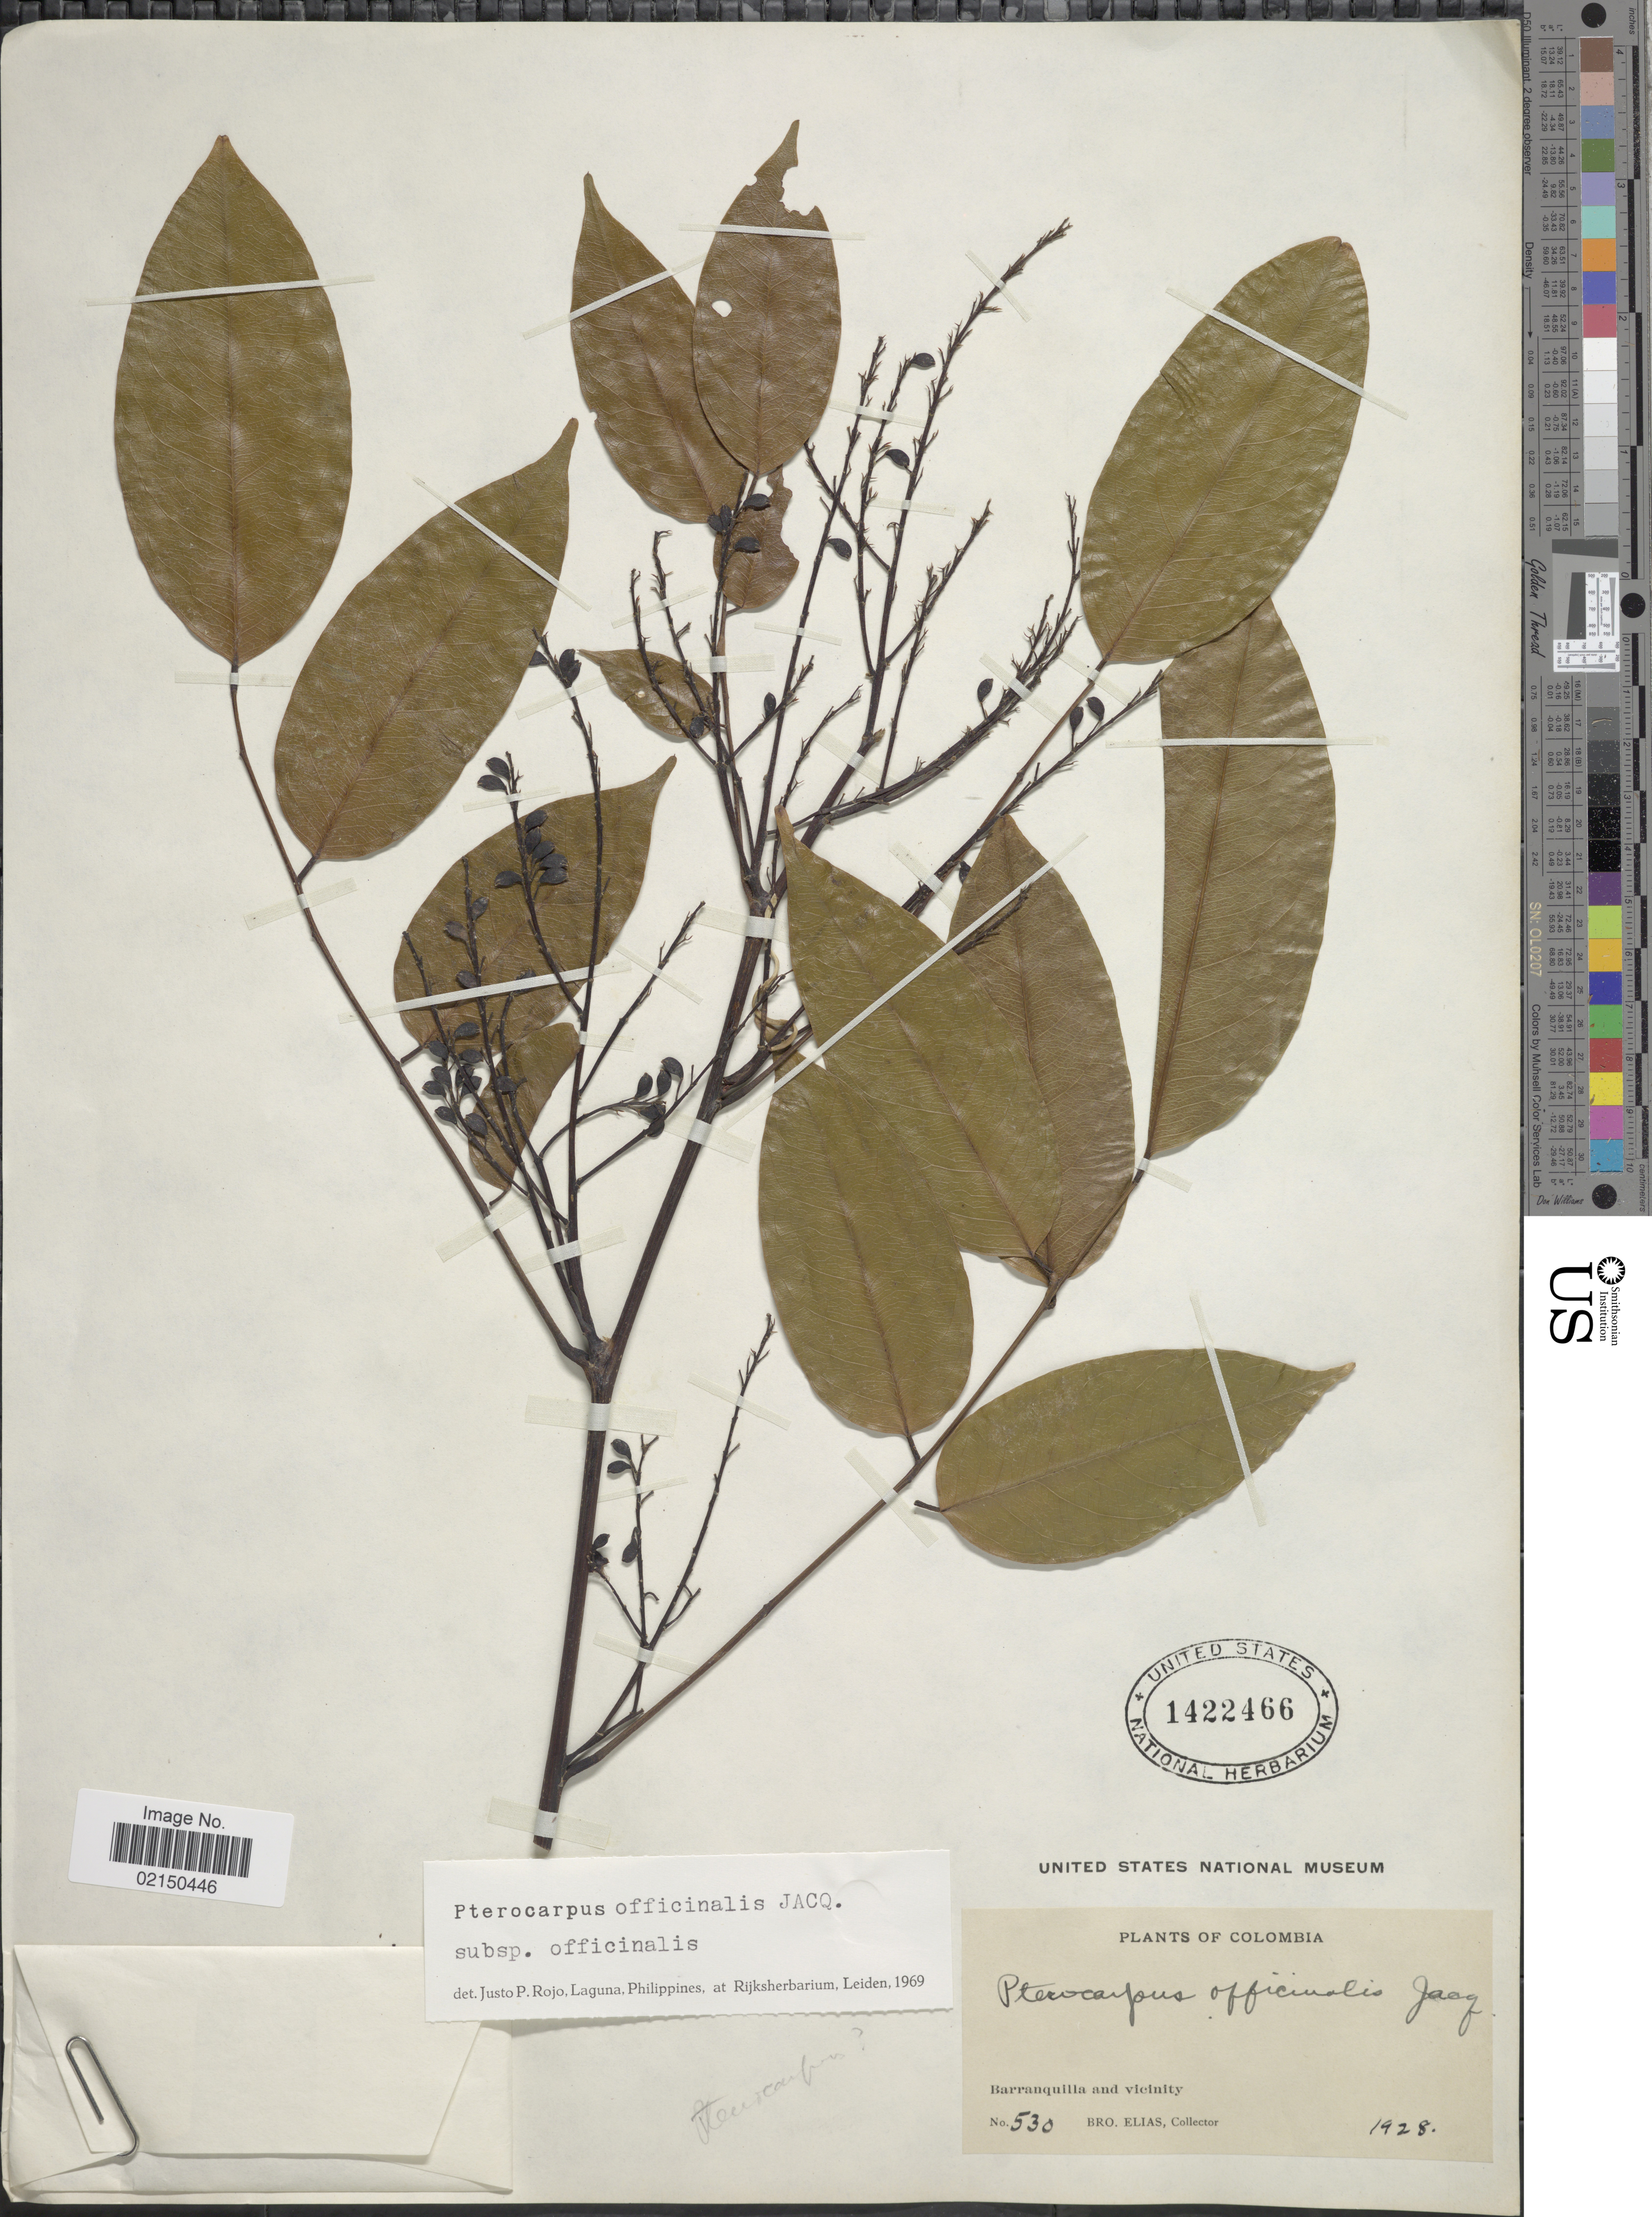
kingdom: Plantae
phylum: Tracheophyta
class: Magnoliopsida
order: Fabales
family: Fabaceae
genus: Pterocarpus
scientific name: Pterocarpus officinalis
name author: Jacq.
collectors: Bro. Elias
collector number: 530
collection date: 1928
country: Colombia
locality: Barranquilla and Vicinity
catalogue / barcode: US 1422466